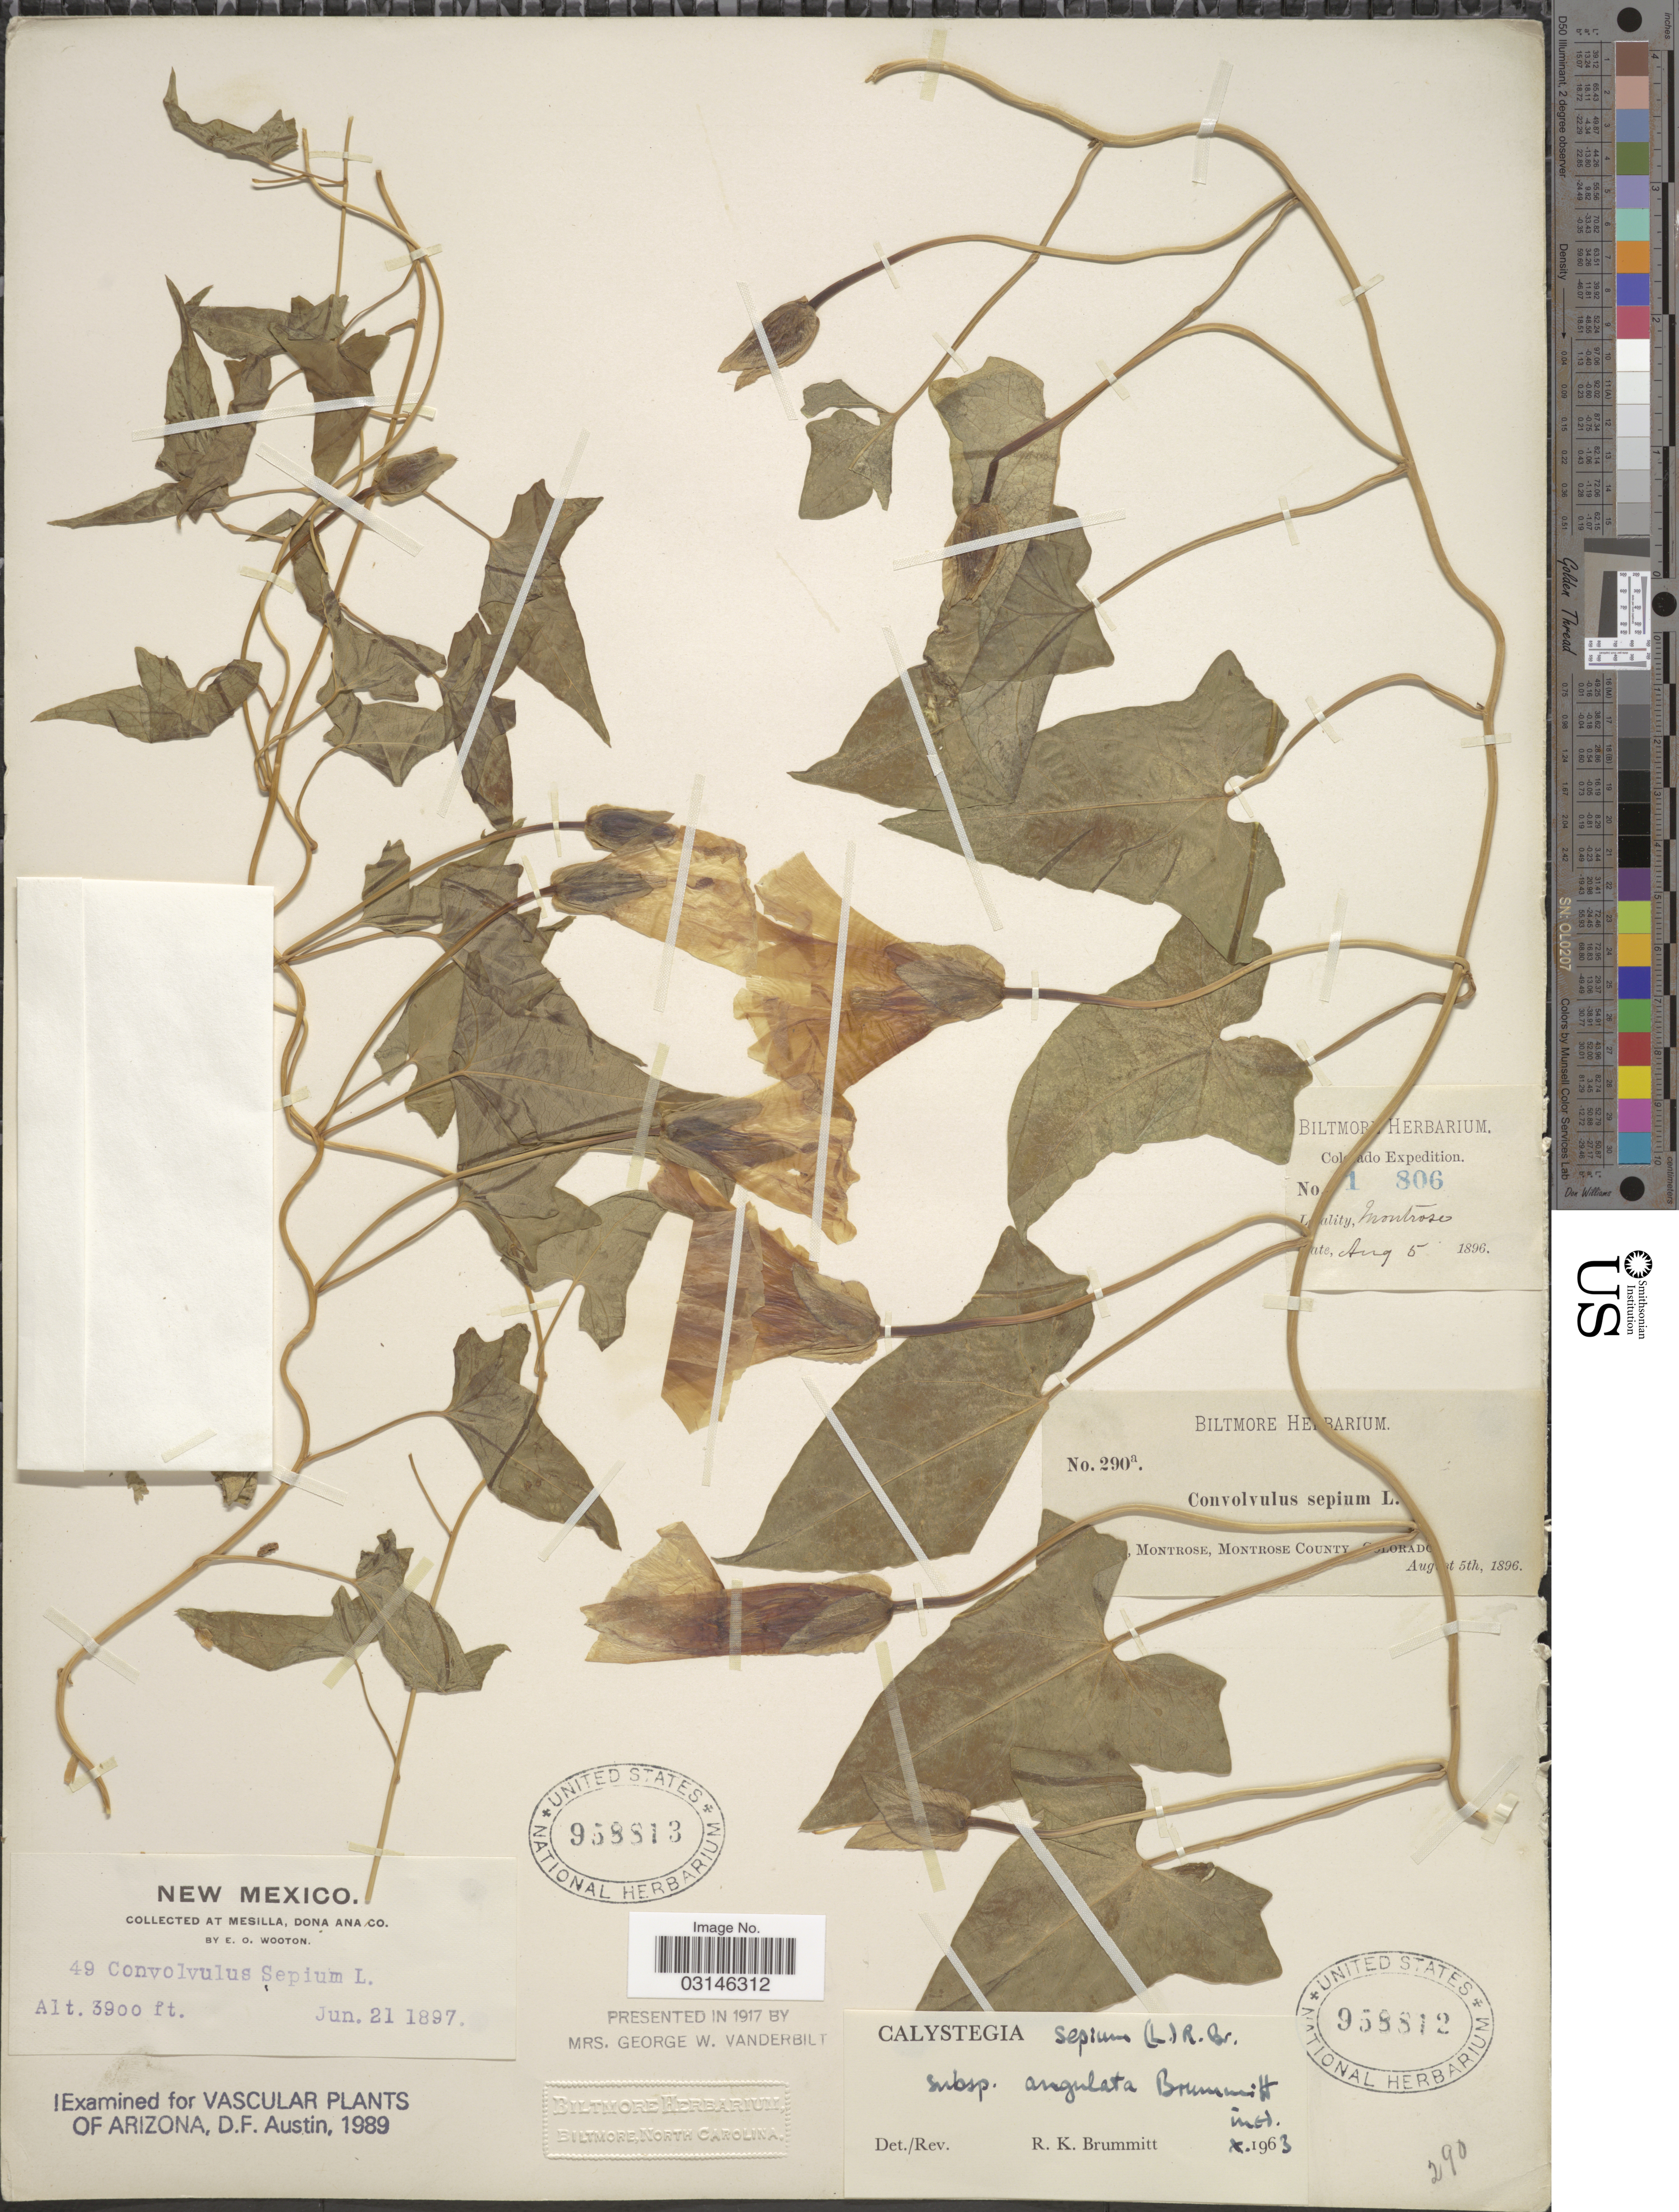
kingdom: Plantae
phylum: Tracheophyta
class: Magnoliopsida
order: Solanales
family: Convolvulaceae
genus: Calystegia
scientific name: Calystegia sepium subsp. angulata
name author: Brummitt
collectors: ex herb. Biltmore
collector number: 290a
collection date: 1896-08-05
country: United States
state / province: Colorado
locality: [illegible text], Montrose, Montrose County.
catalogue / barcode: US 958812